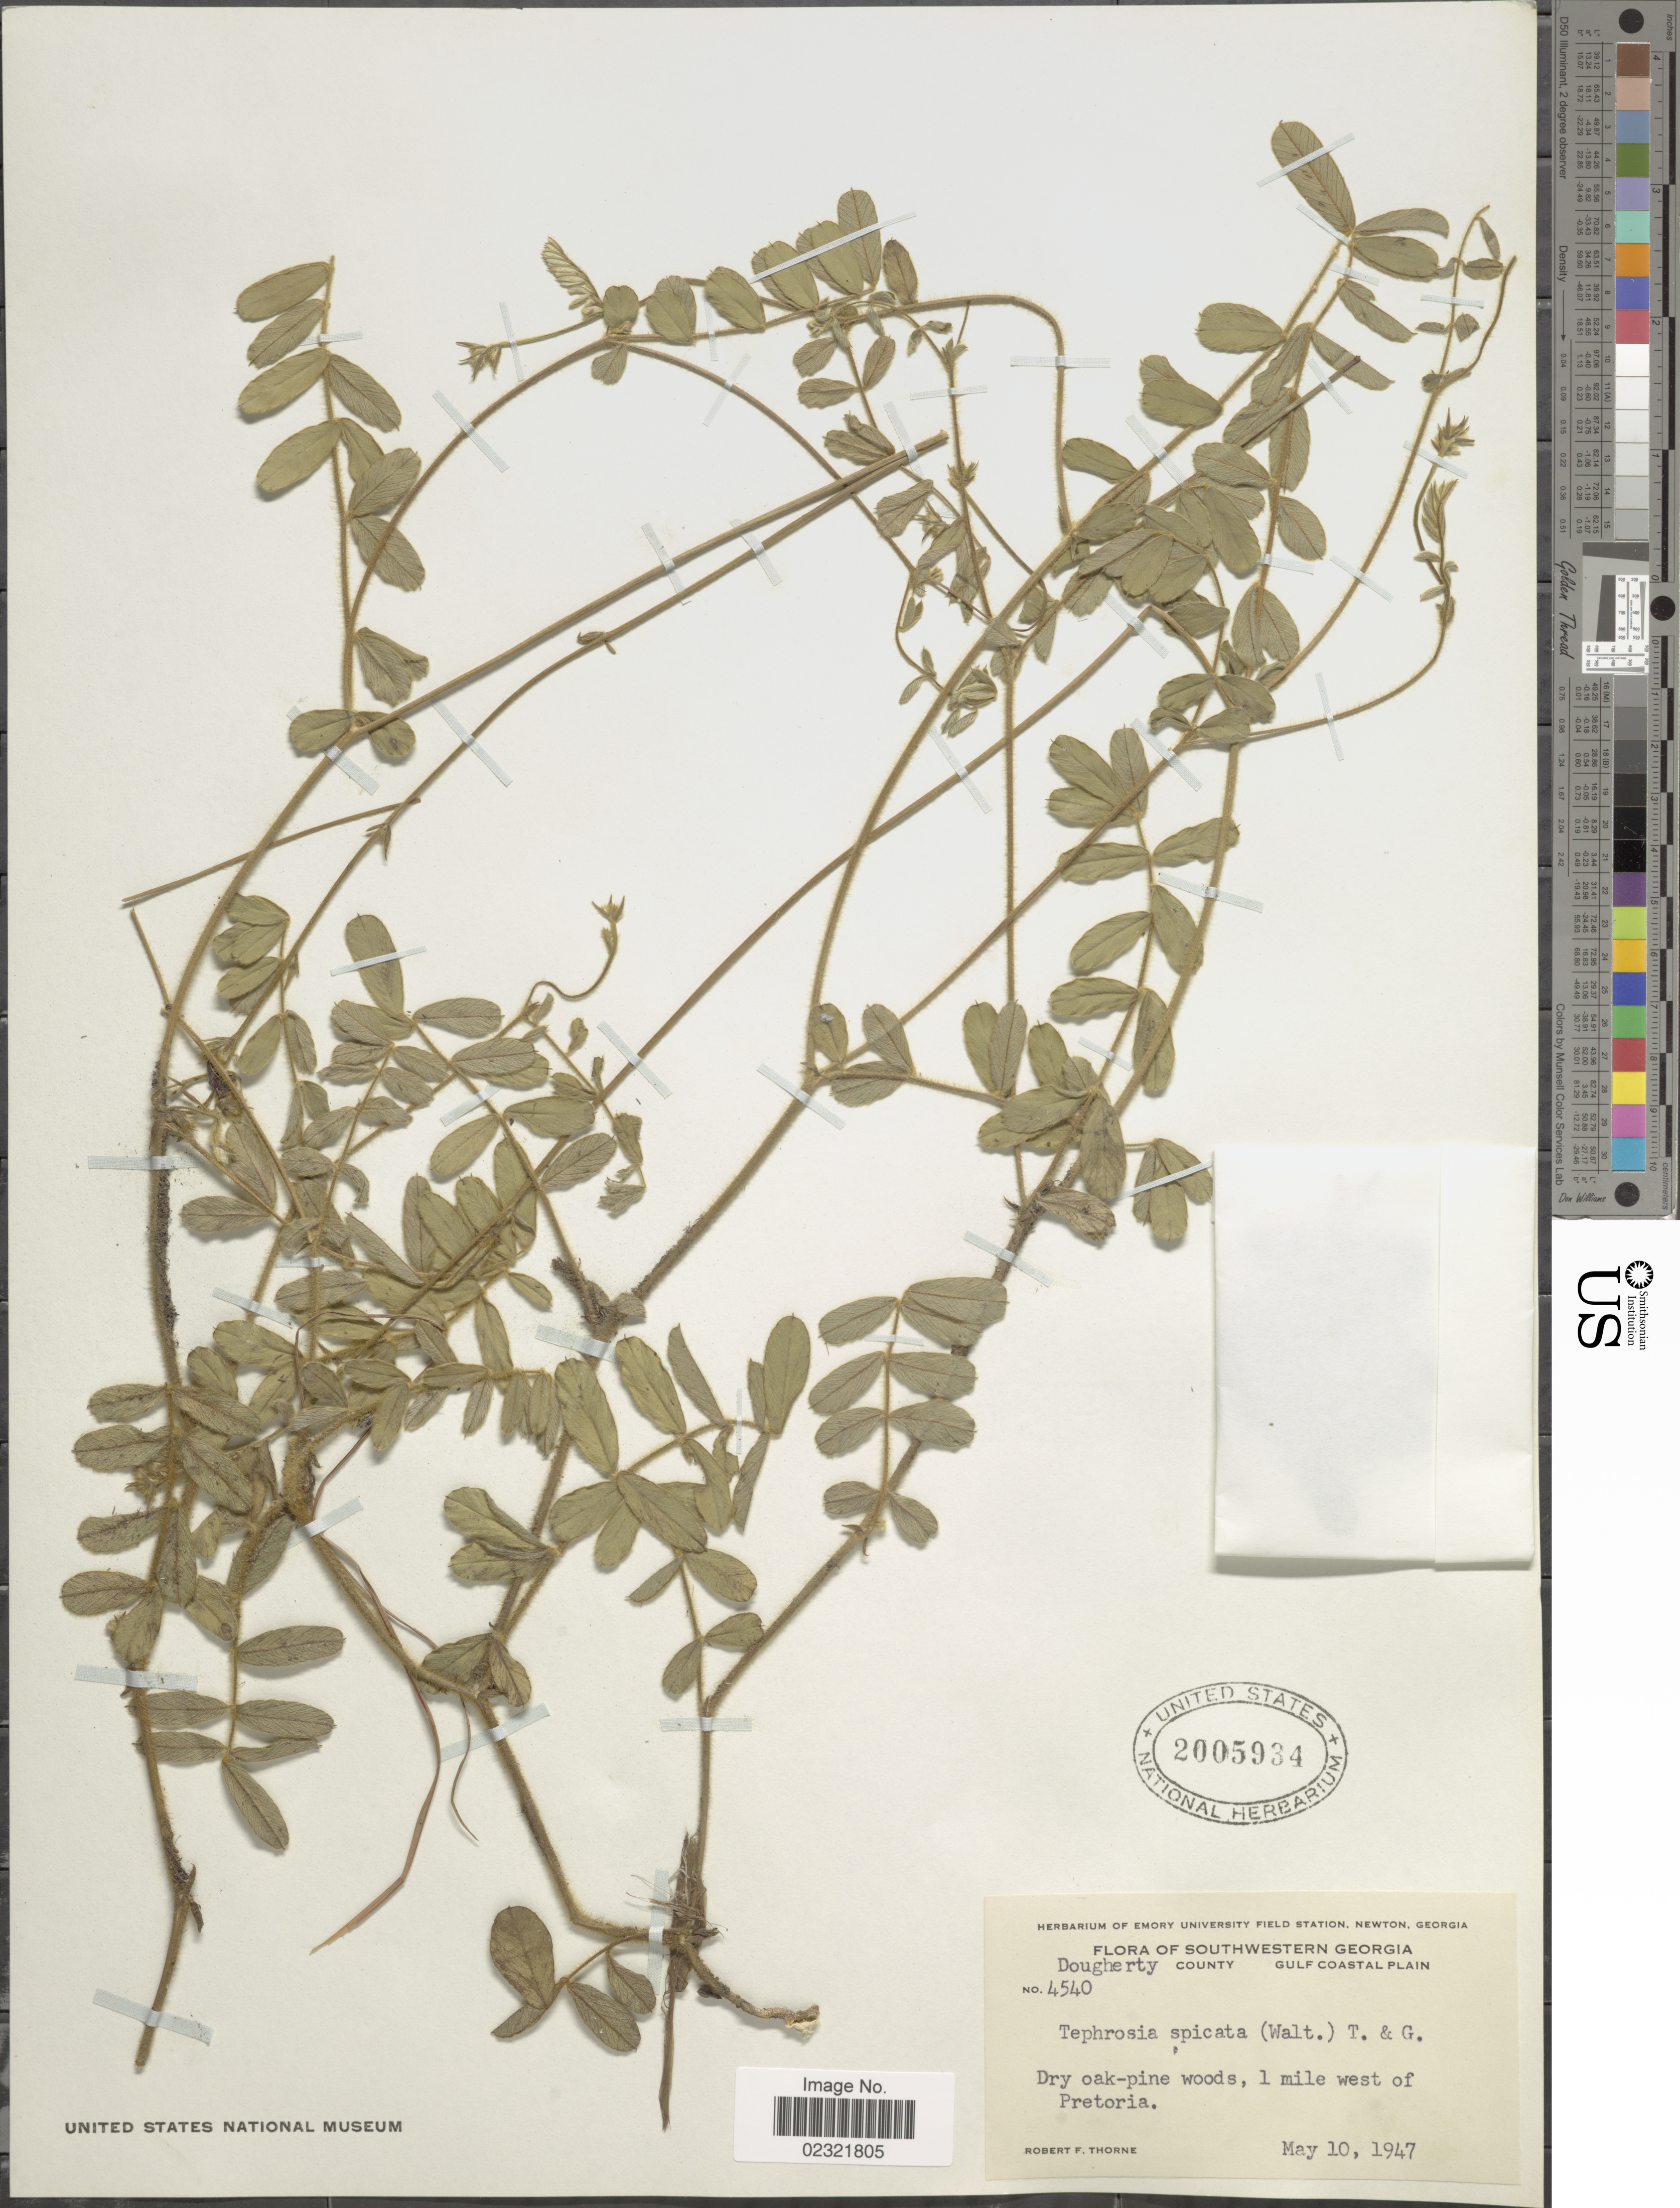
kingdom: Plantae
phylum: Tracheophyta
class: Magnoliopsida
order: Fabales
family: Fabaceae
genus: Tephrosia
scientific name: Tephrosia spicata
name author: (Walter) Torr. & A. Gray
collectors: R. F. Thorne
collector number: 4540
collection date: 1947-05-10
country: United States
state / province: Georgia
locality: Southwestern Georgia, Dougherty County, Gulf Coastal Plain, Dry oak-pine woods, 1 mile west of Pretoria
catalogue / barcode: US 2005934